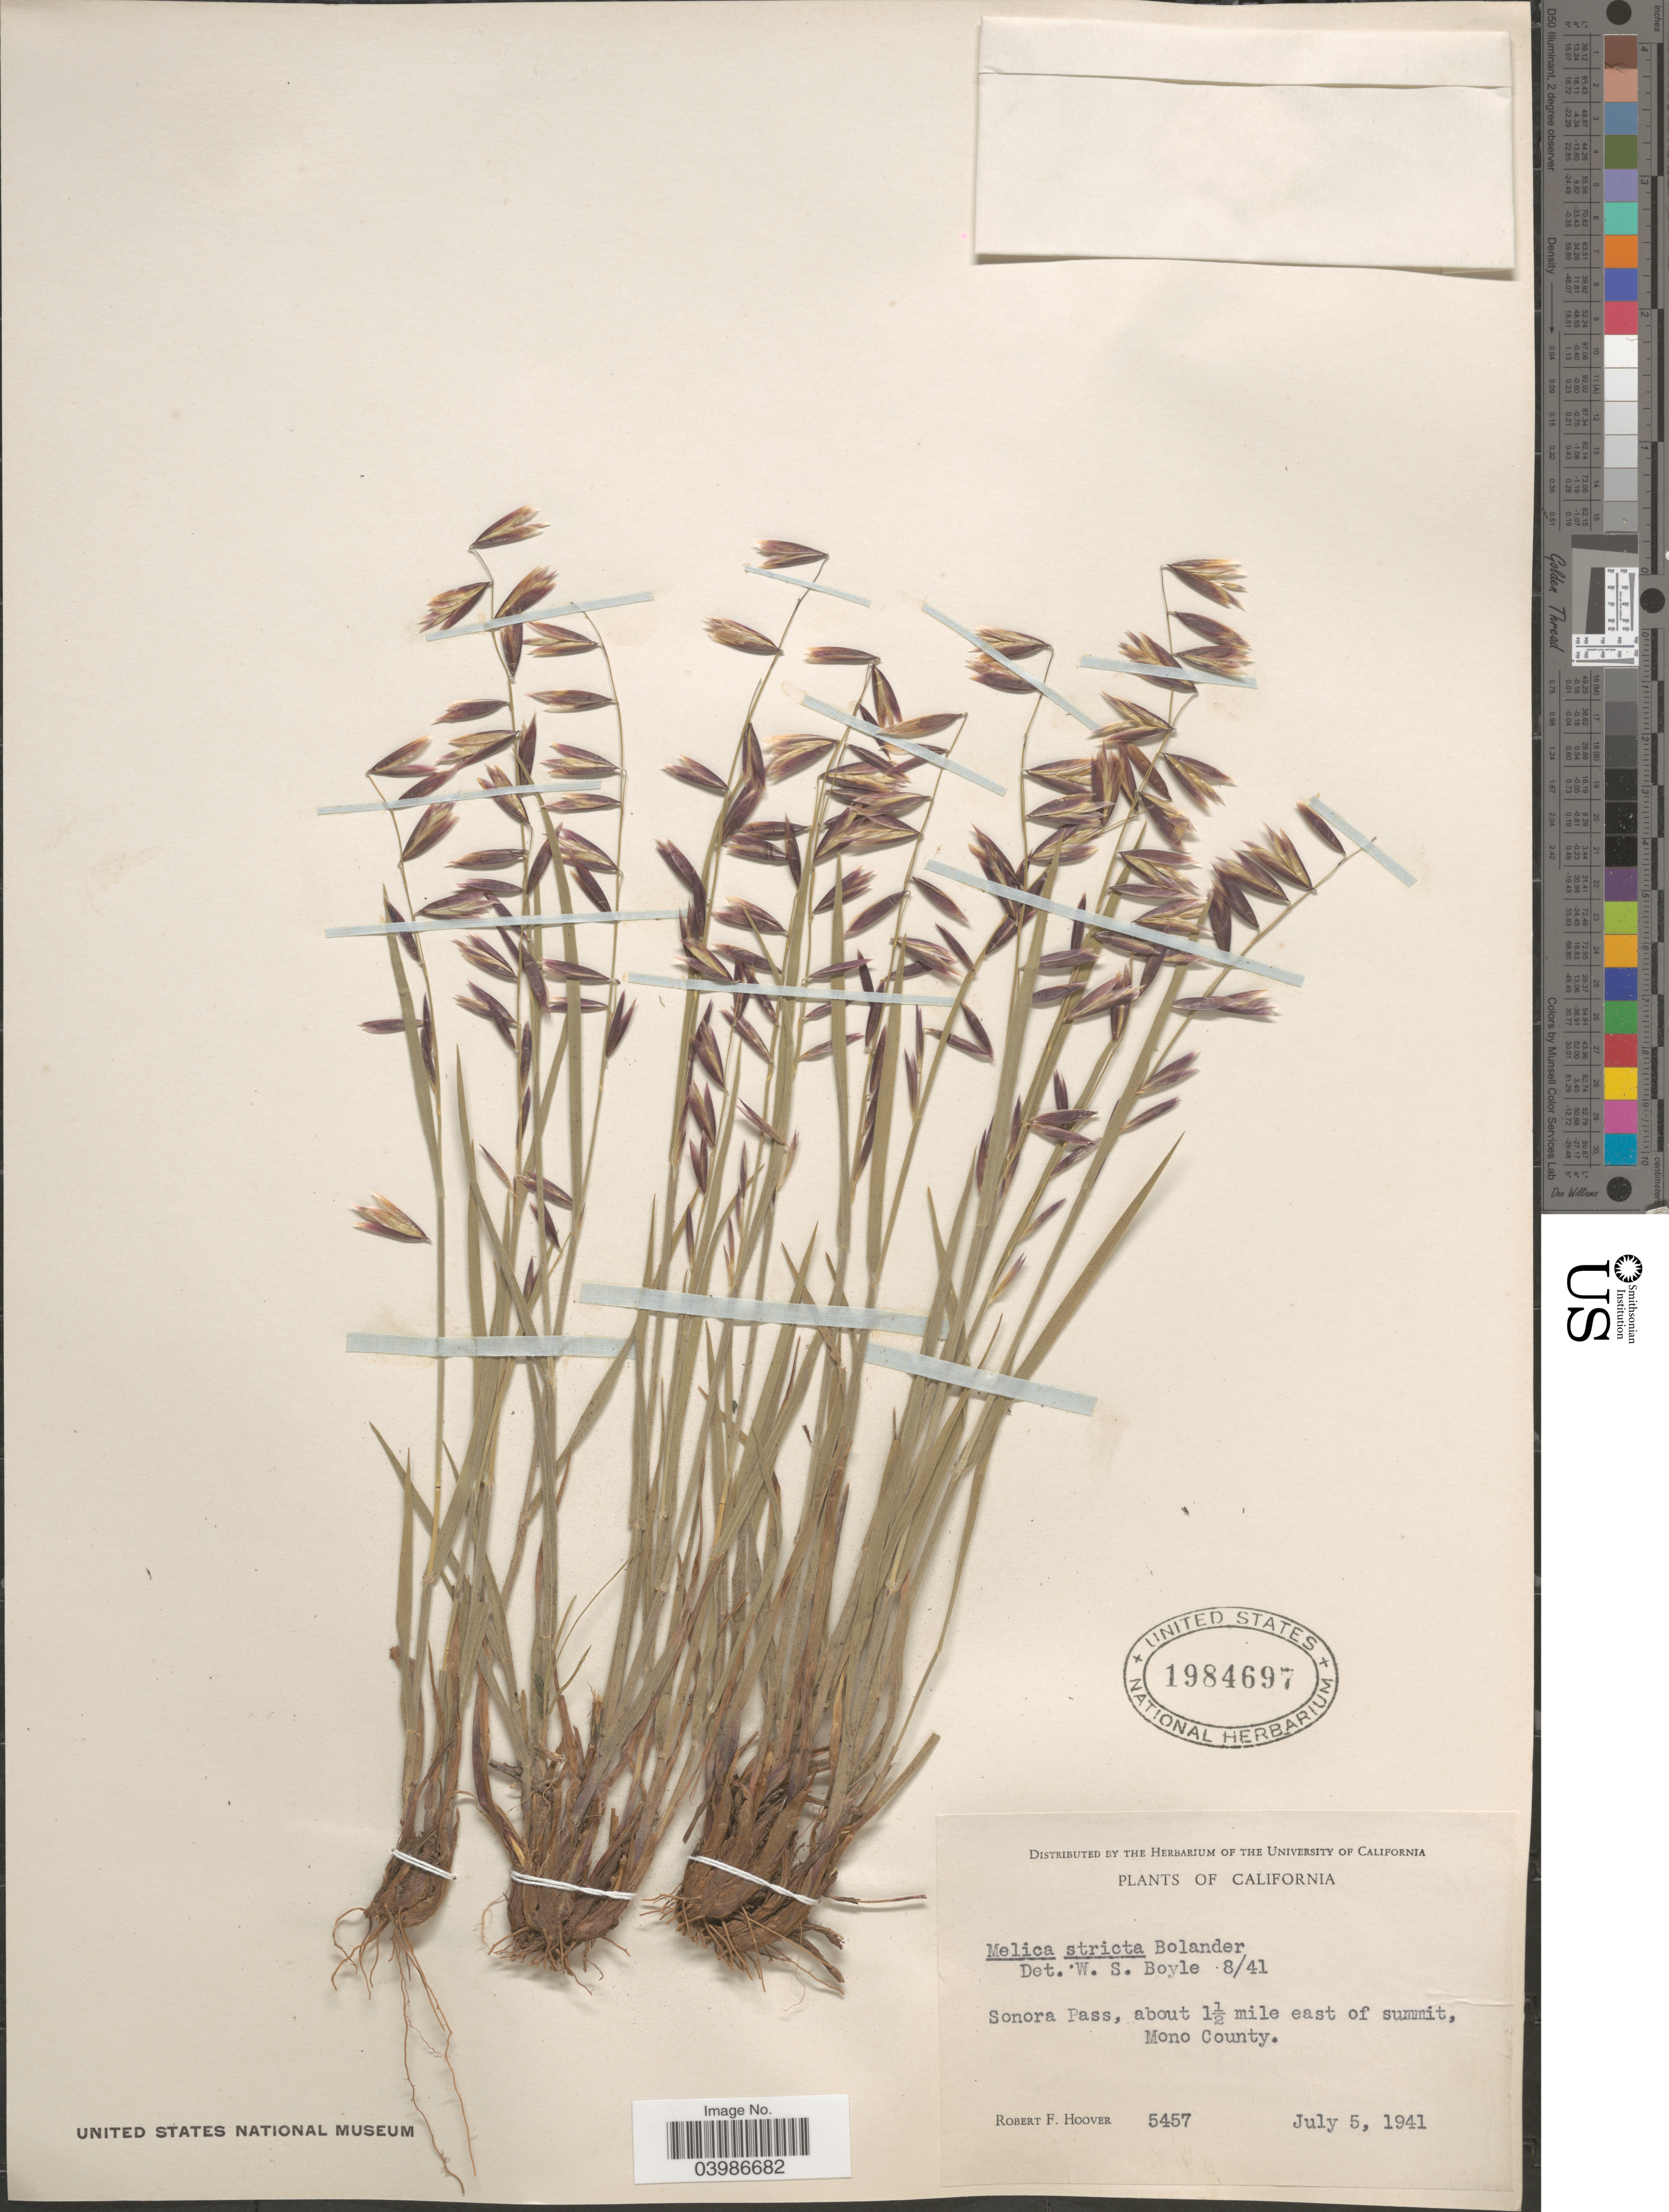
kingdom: Plantae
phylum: Tracheophyta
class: Liliopsida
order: Poales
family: Poaceae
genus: Melica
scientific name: Melica stricta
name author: Bol.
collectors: R. F. Hoover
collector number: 5457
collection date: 1941-07-05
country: United States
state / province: California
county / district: Mono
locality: Sonora Pass, about 1½ mile east of summit, Mono County.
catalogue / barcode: US 1984697